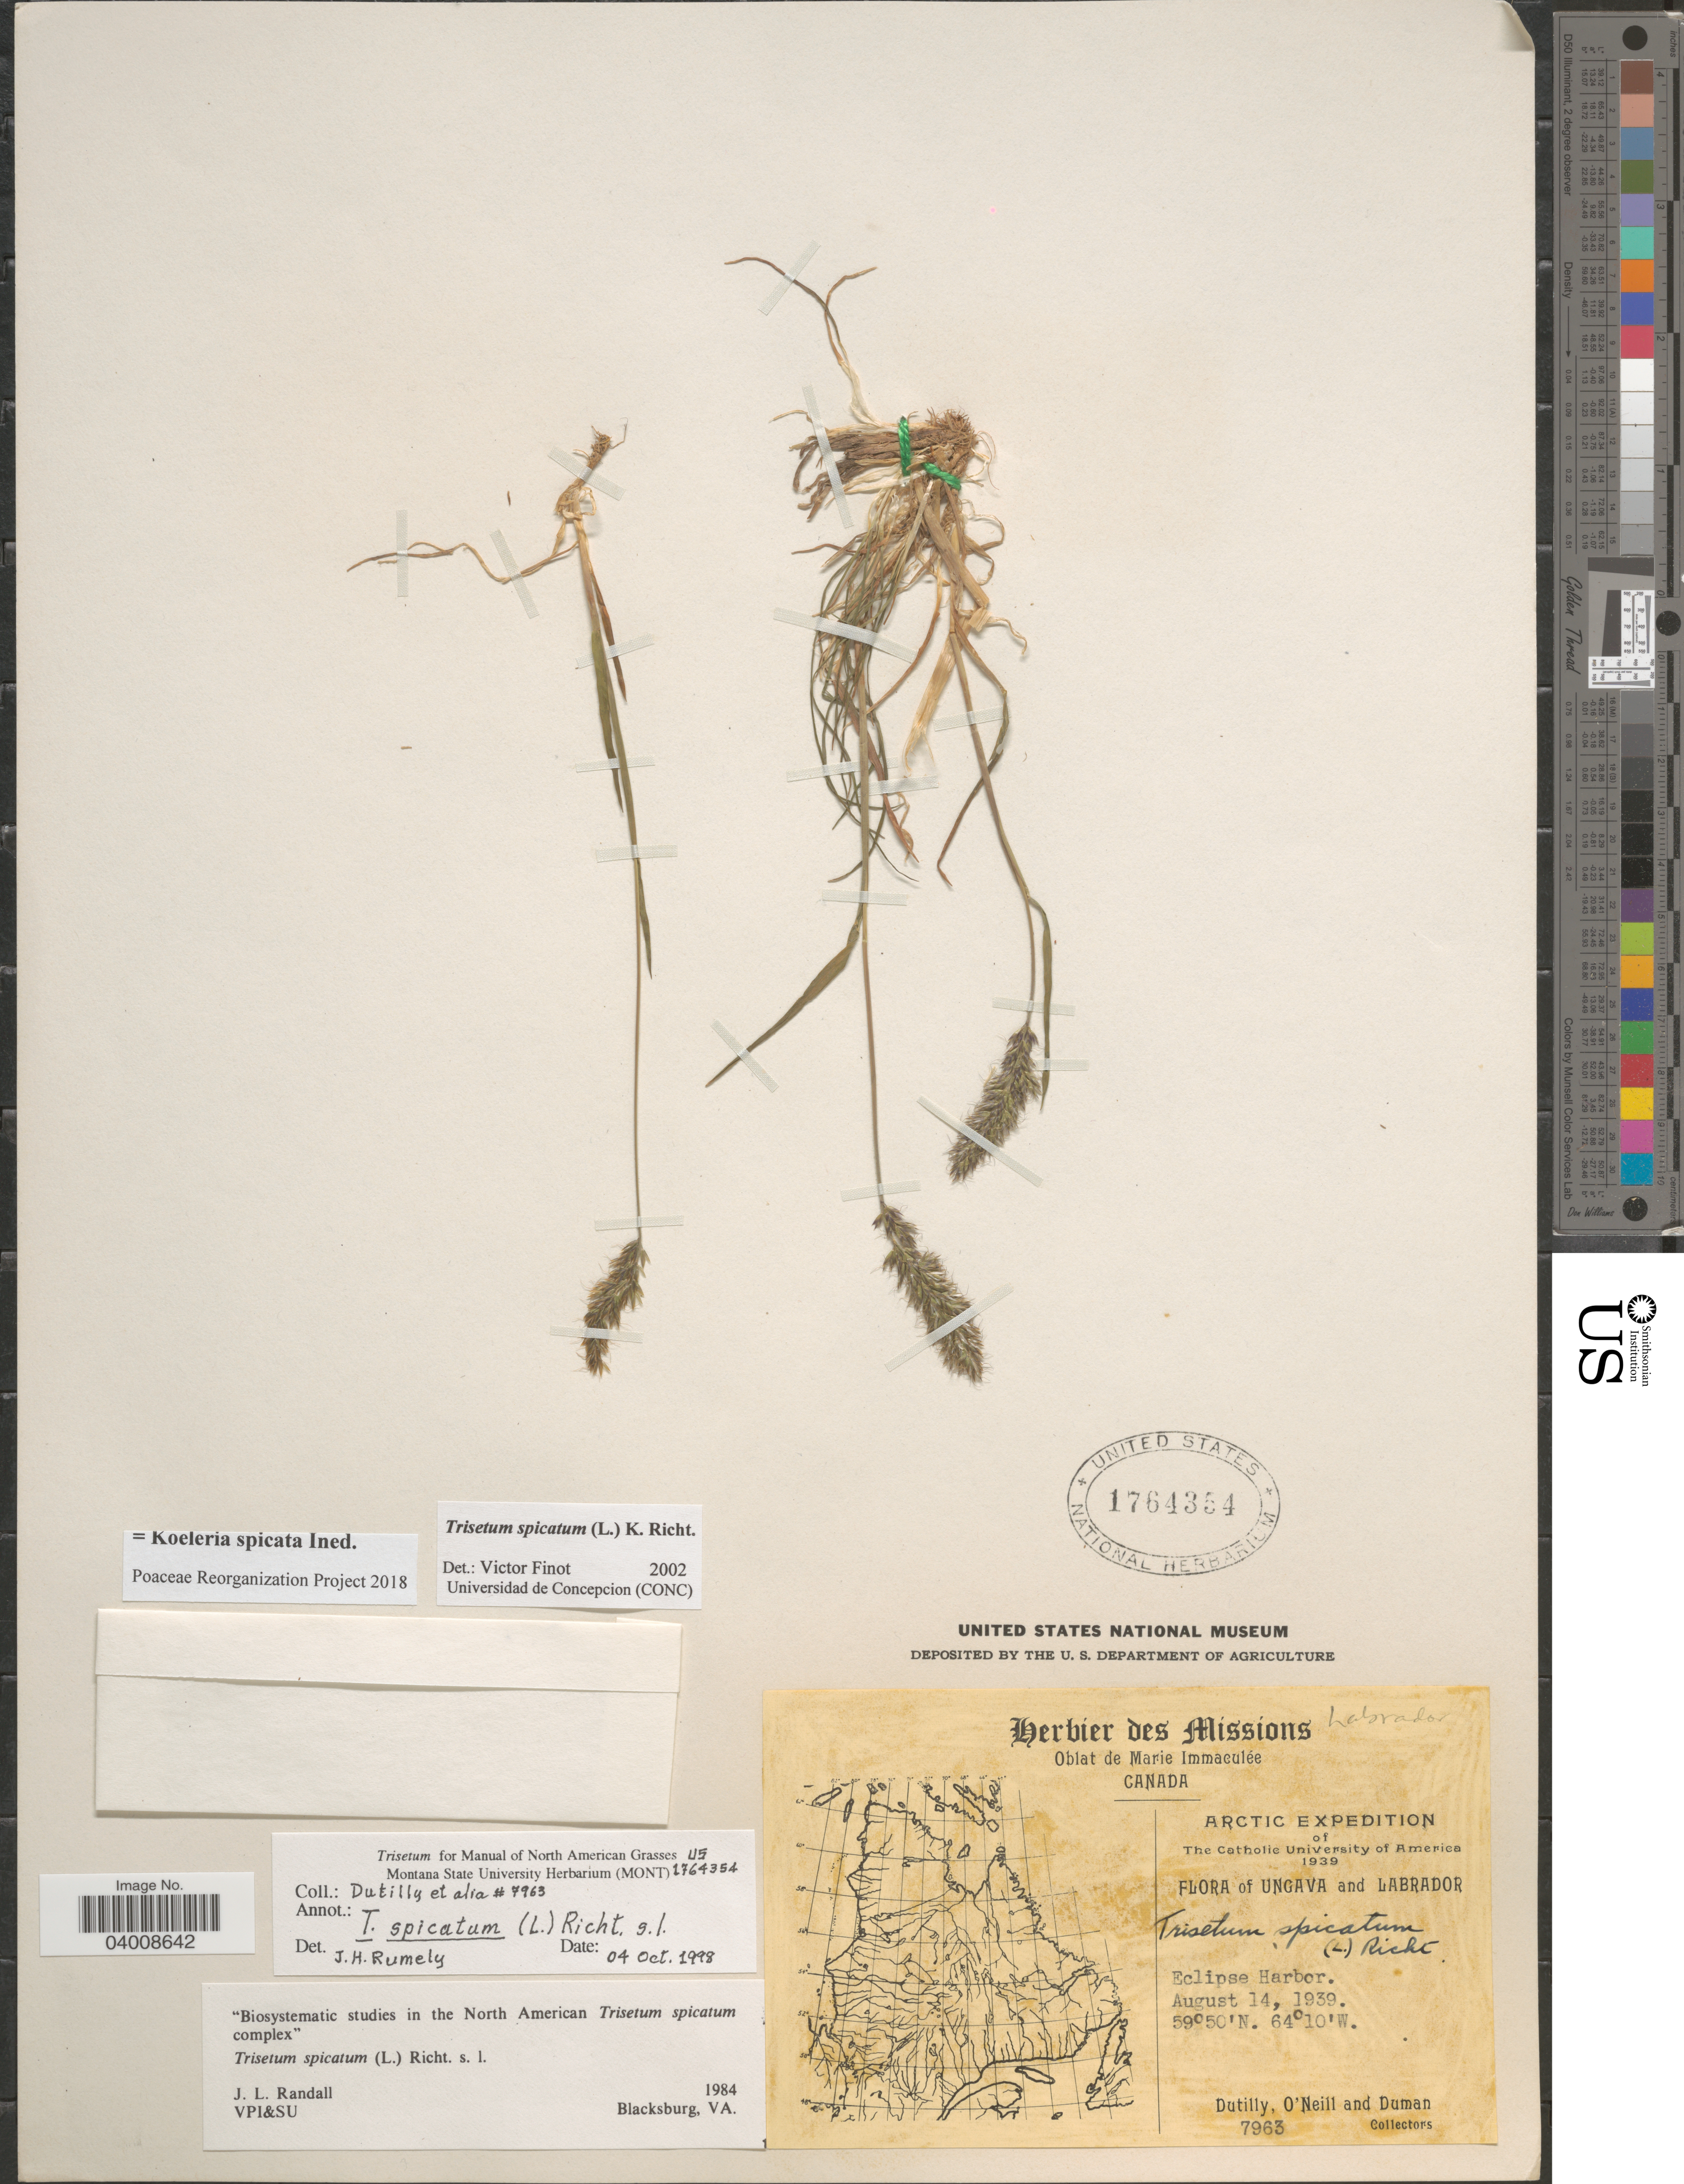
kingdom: Plantae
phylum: Tracheophyta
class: Liliopsida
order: Poales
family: Poaceae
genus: Koeleria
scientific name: Koeleria spicata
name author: (L.) Barberá et al.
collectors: -. Dutilly, -. O'Neill & -. Duman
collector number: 7963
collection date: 1939-08-14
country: Canada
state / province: Newfoundland and Labrador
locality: Ungava and Labrador. Eclipse Harbor.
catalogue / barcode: US 1764354